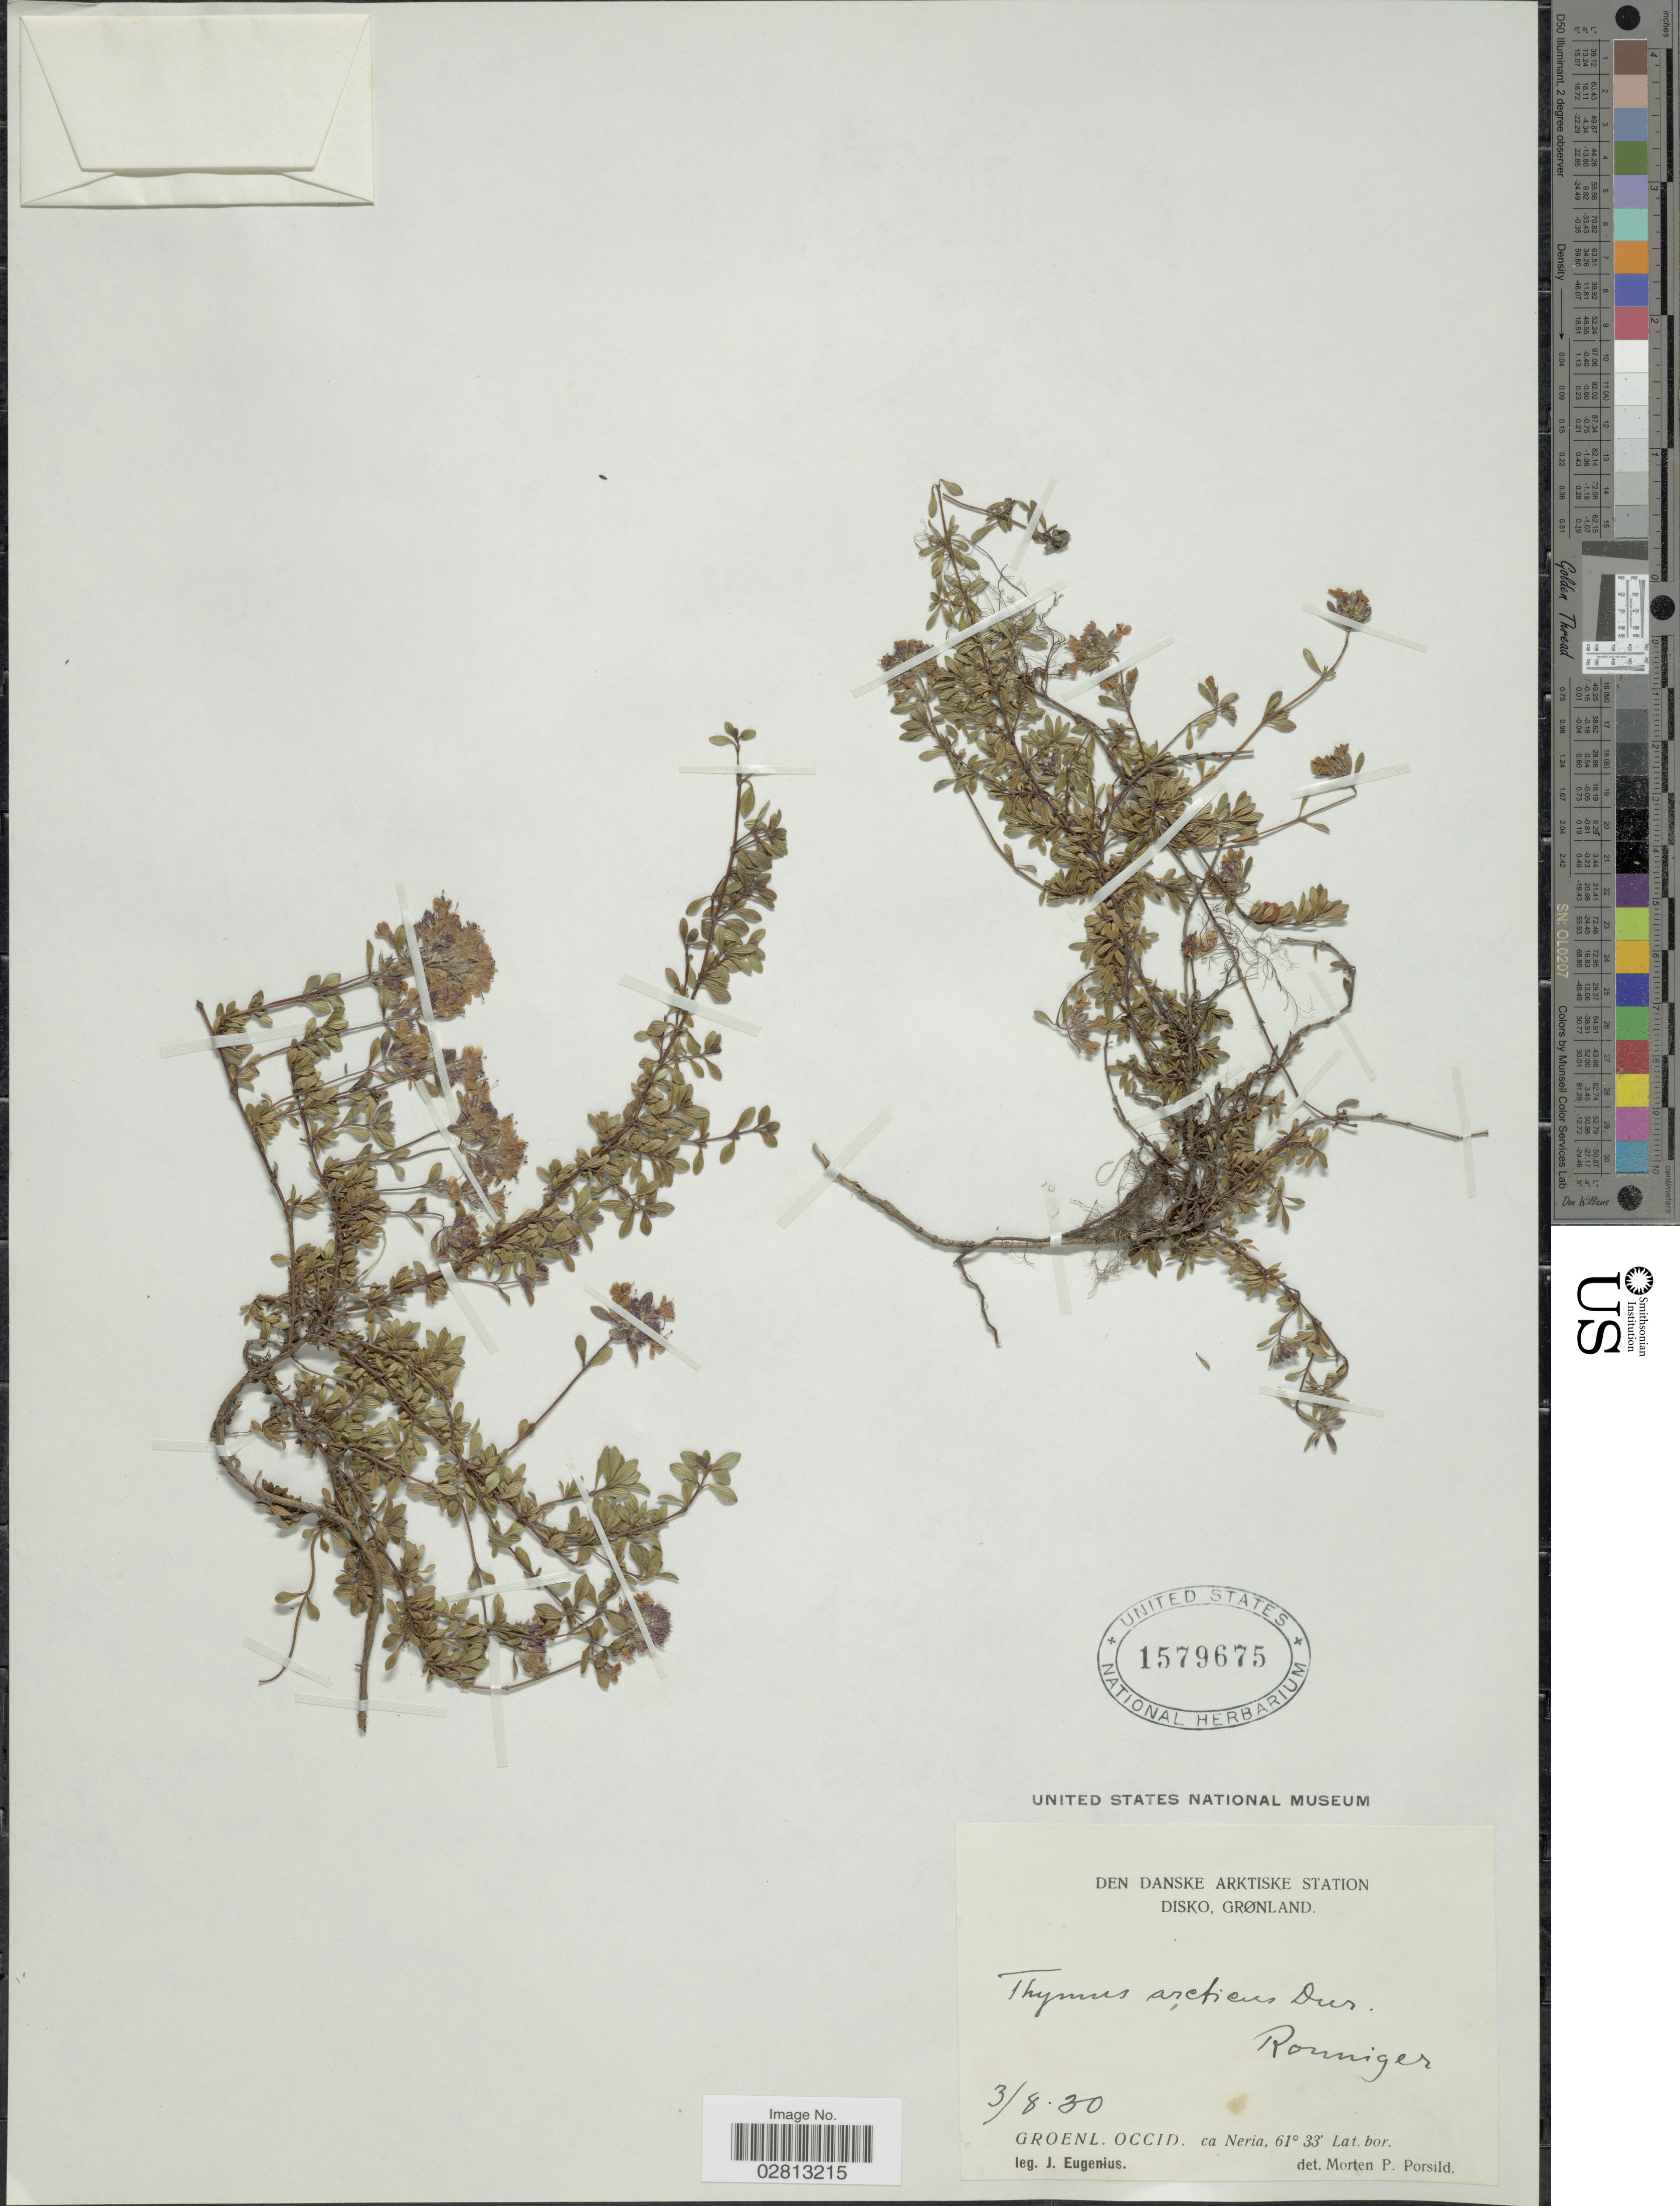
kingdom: Plantae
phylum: Tracheophyta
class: Magnoliopsida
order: Lamiales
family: Lamiaceae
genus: Thymus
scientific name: Thymus arcticus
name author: Ronniger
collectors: J. Eugenius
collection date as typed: Transcribed d/m/y: 3/8/30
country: Greenland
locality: Den Danske Arktiske Station, Disko, Grønland, Groenl. Occid, ca Neria.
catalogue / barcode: US 1579675